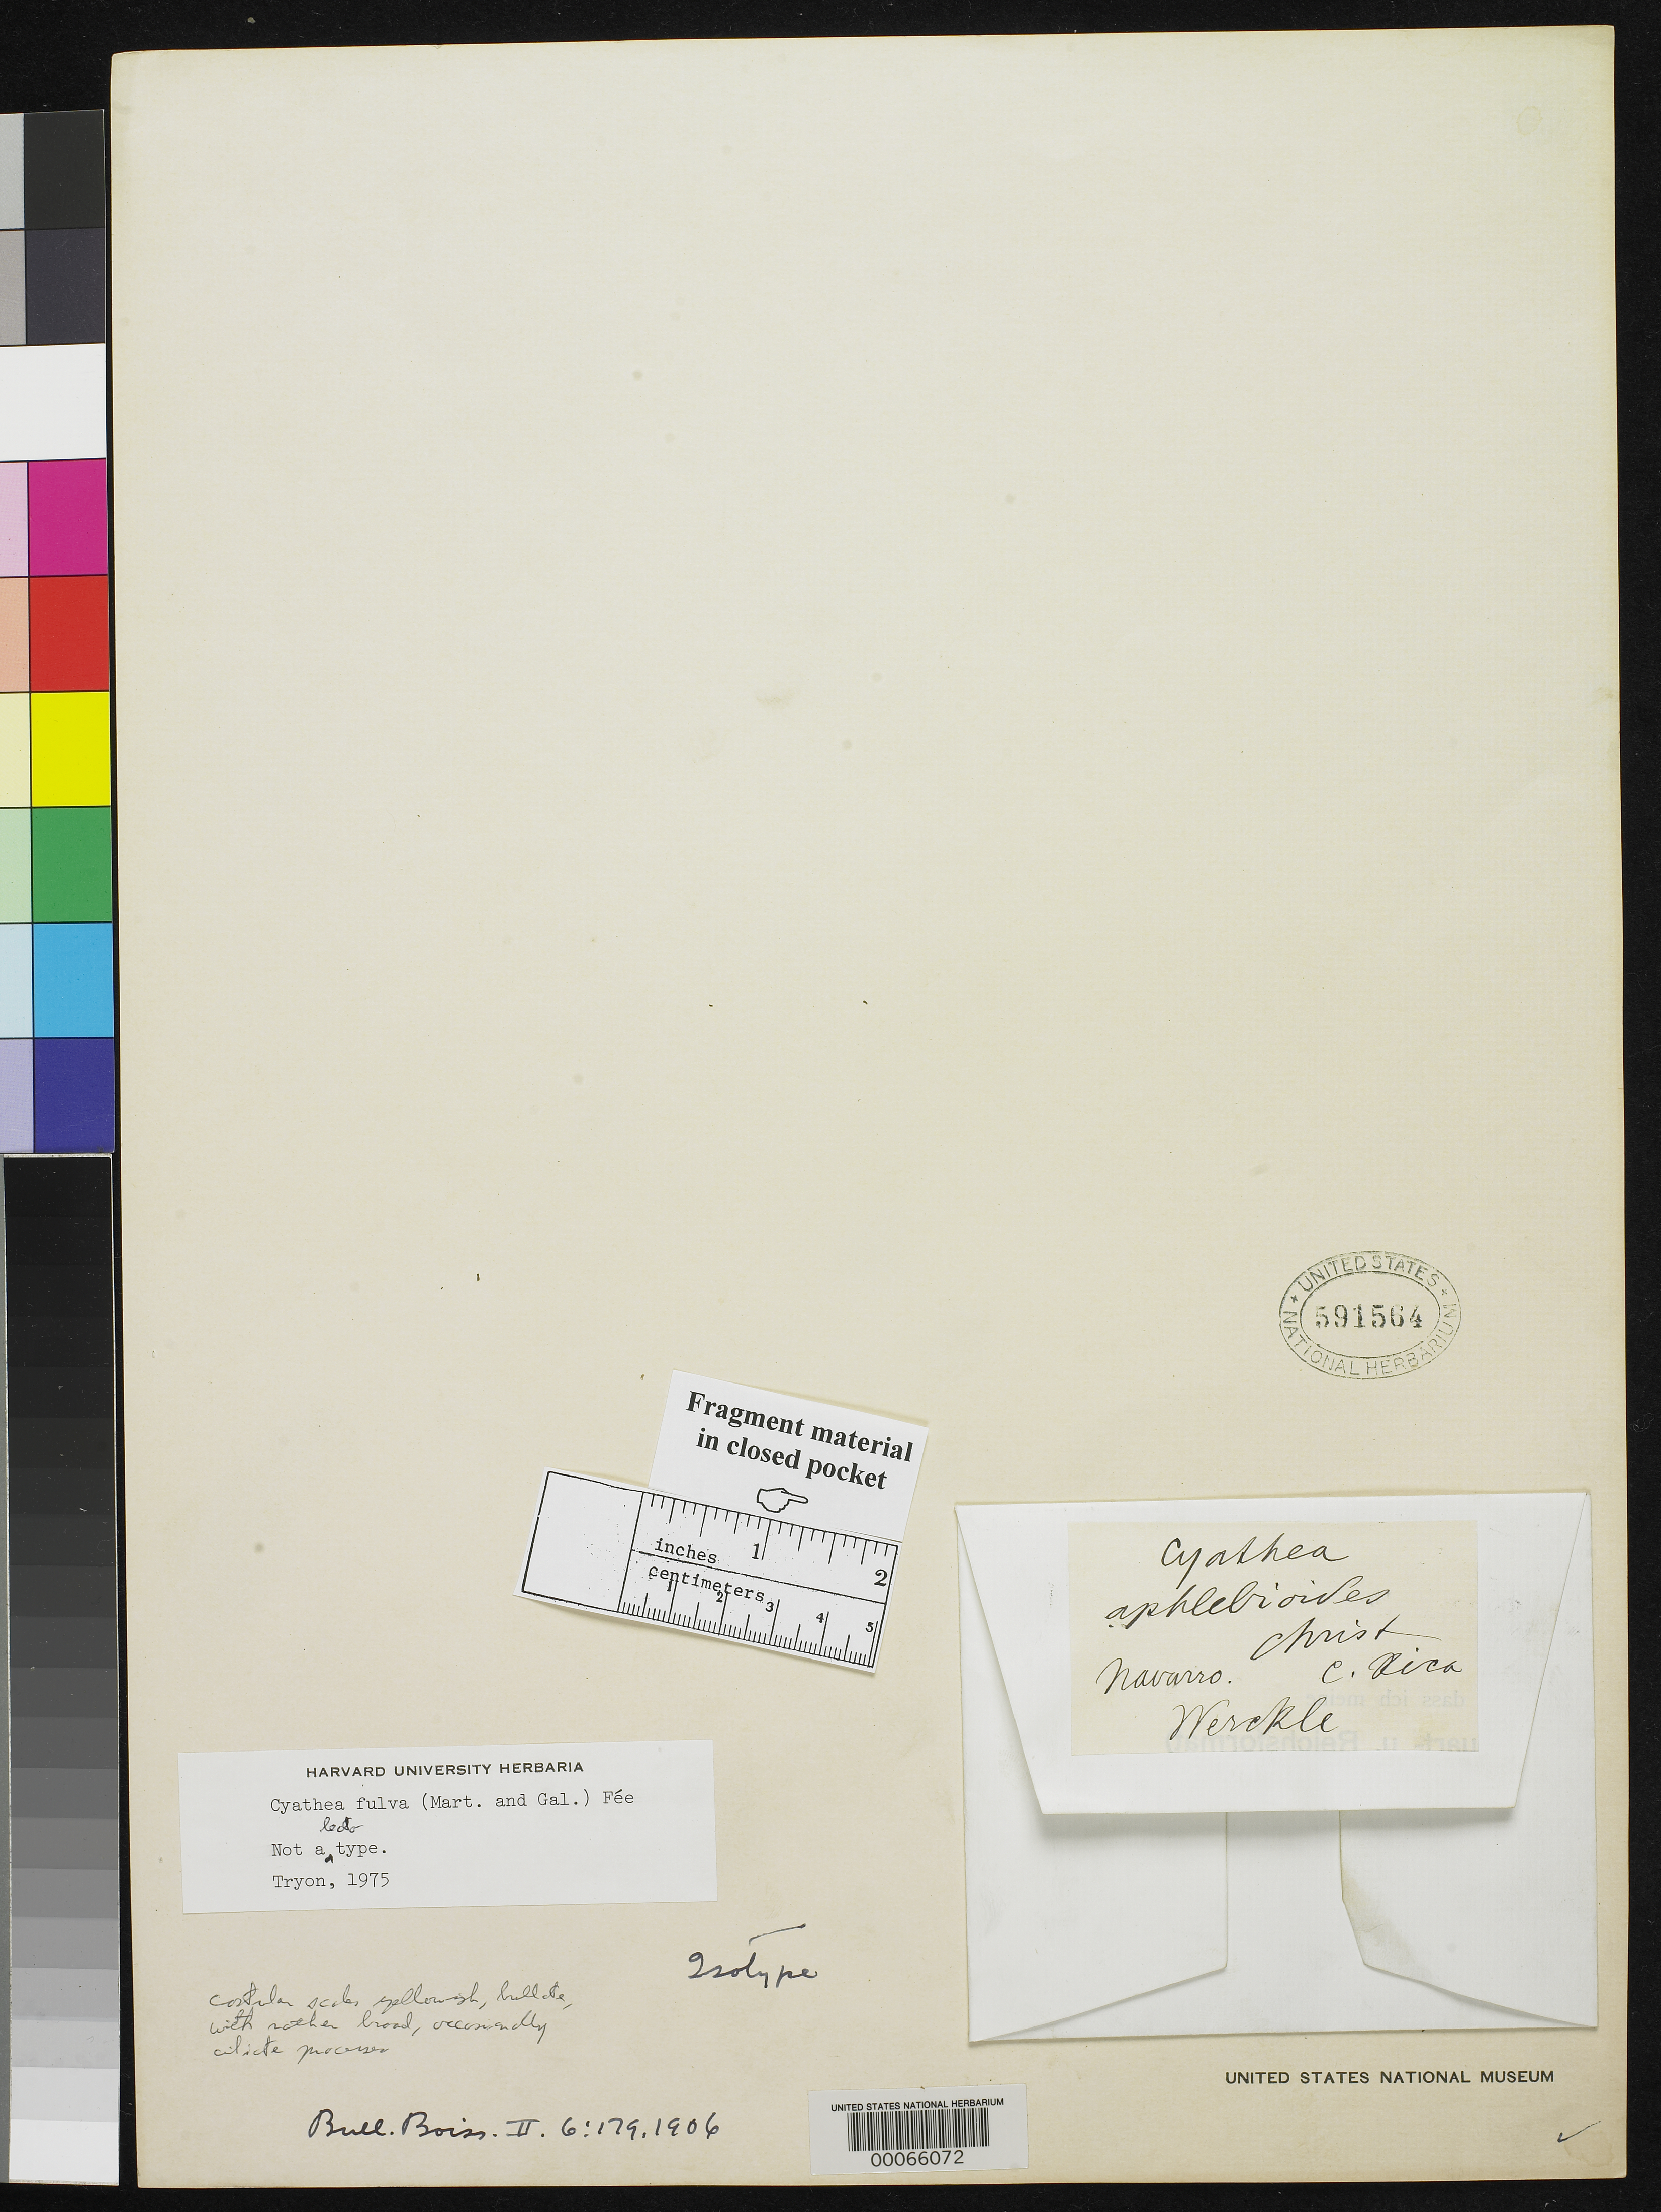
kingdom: Plantae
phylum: Tracheophyta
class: Polypodiopsida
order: Cyatheales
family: Cyatheaceae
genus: Cyathea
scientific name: Cyathea aphlebioides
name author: Christ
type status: Type Collection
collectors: C. C Wercklé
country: Costa Rica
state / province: Cartago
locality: Navarro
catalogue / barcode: US 591564